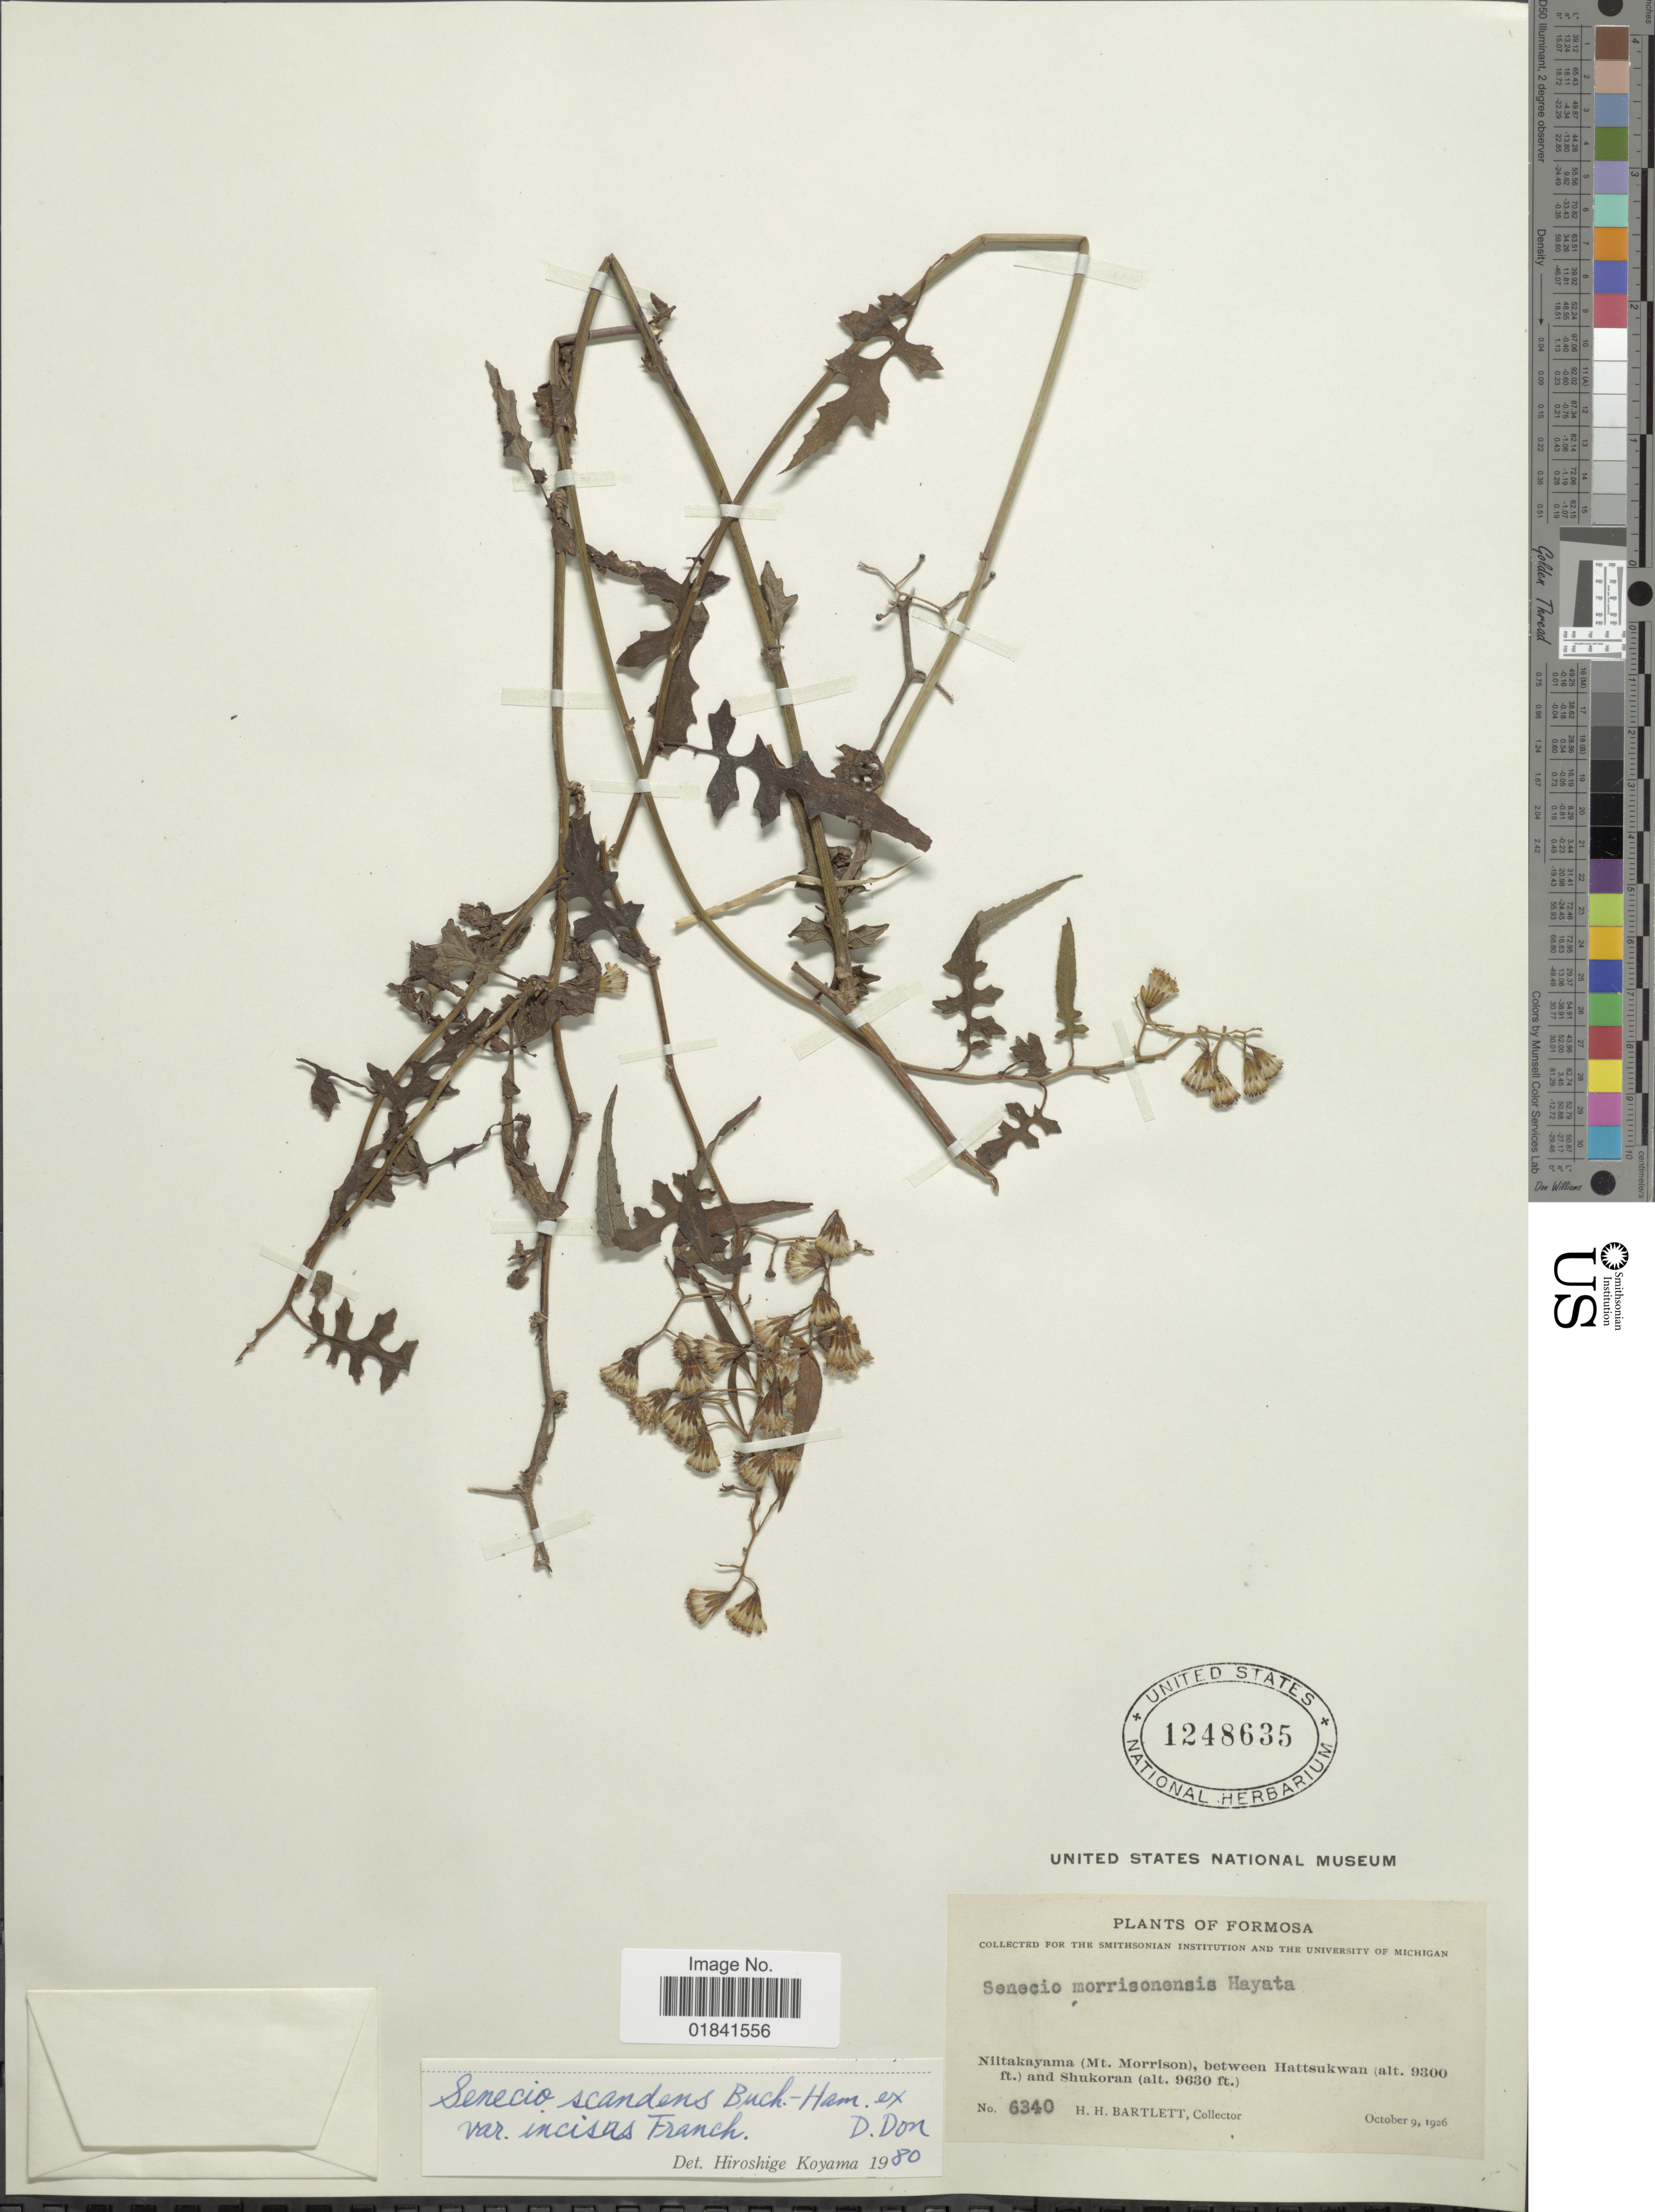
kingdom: Plantae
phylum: Tracheophyta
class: Magnoliopsida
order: Asterales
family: Asteraceae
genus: Senecio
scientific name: Senecio scandens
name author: Buch.-Ham. ex D. Don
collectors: H. H. Bartlett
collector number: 6340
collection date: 1926-10-09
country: Taiwan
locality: Niitakayama (Mt. Morrison), between Hattsukwan and Shukoran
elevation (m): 2835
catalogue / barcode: US 1248635